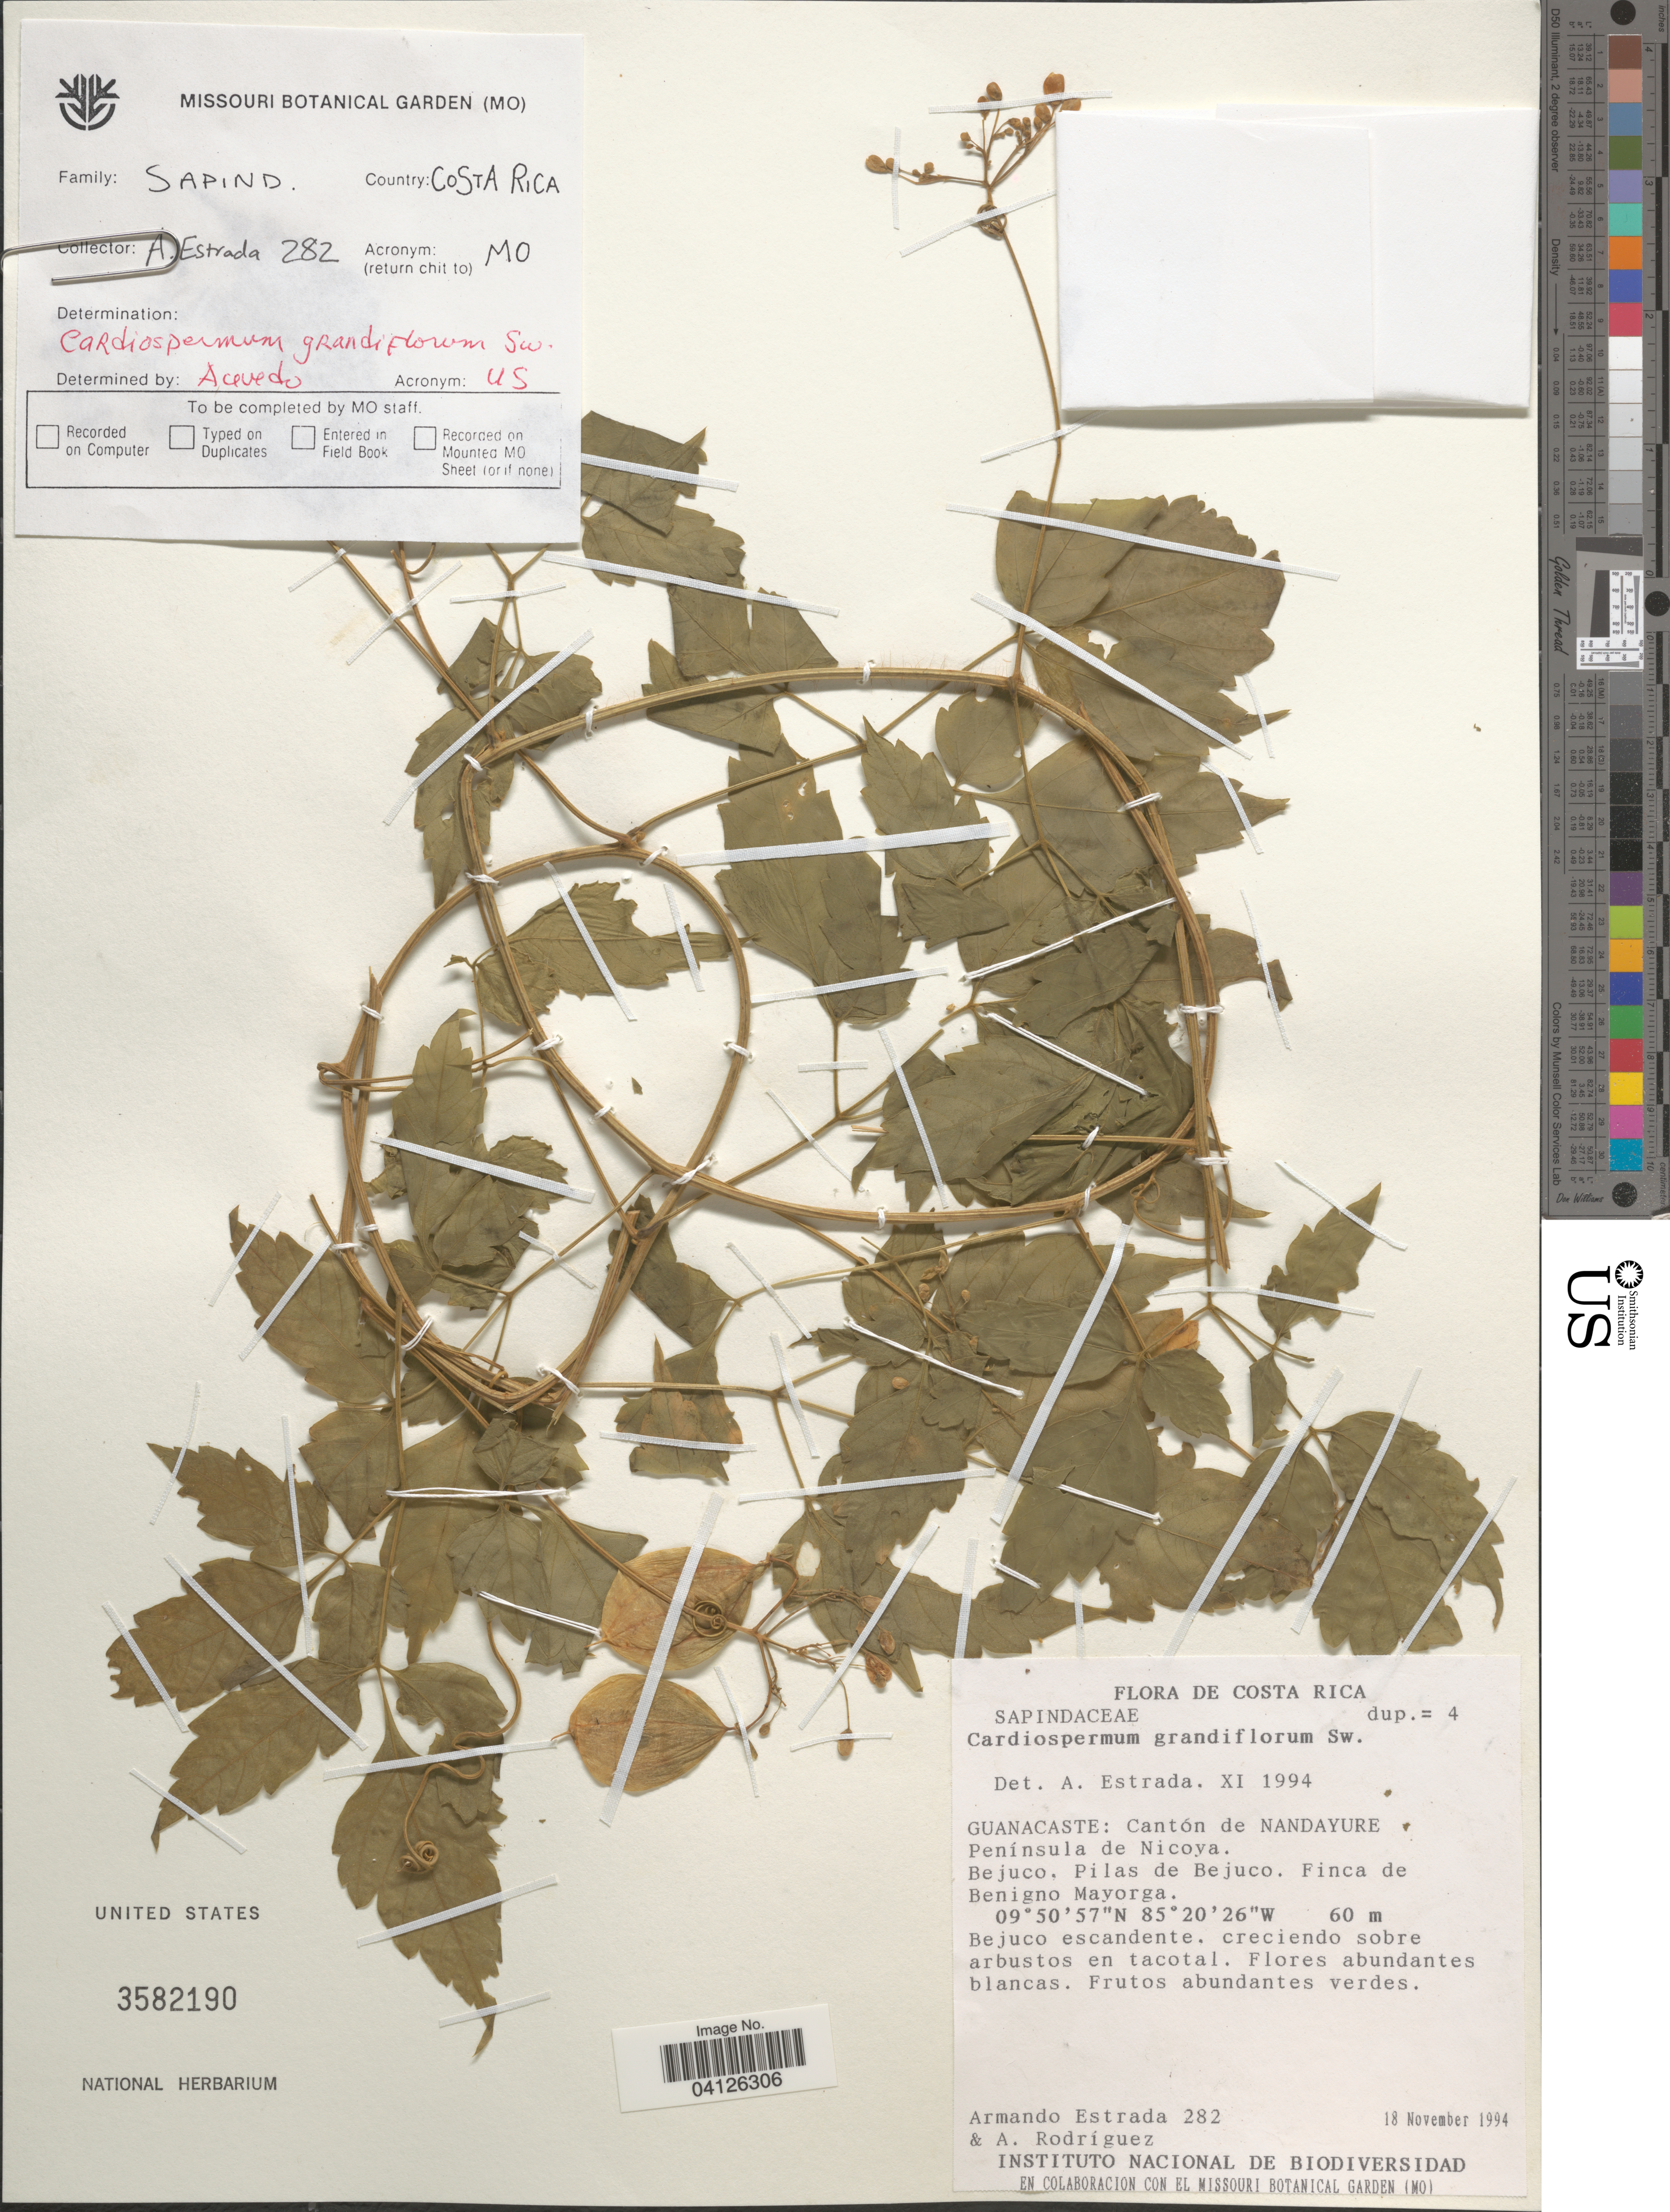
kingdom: Plantae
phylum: Tracheophyta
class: Magnoliopsida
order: Sapindales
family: Sapindaceae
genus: Cardiospermum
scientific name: Cardiospermum grandiflorum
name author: Sw.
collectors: A. Estrada & A. Rodríguez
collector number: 282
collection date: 1994-11-18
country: Costa Rica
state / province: Guanacaste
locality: Cantón de Nandayure. Península de Nicoya. Bejuco, Pilas de Bejuco. Finca de Benigno Mayorga.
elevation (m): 60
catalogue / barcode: US 3582190